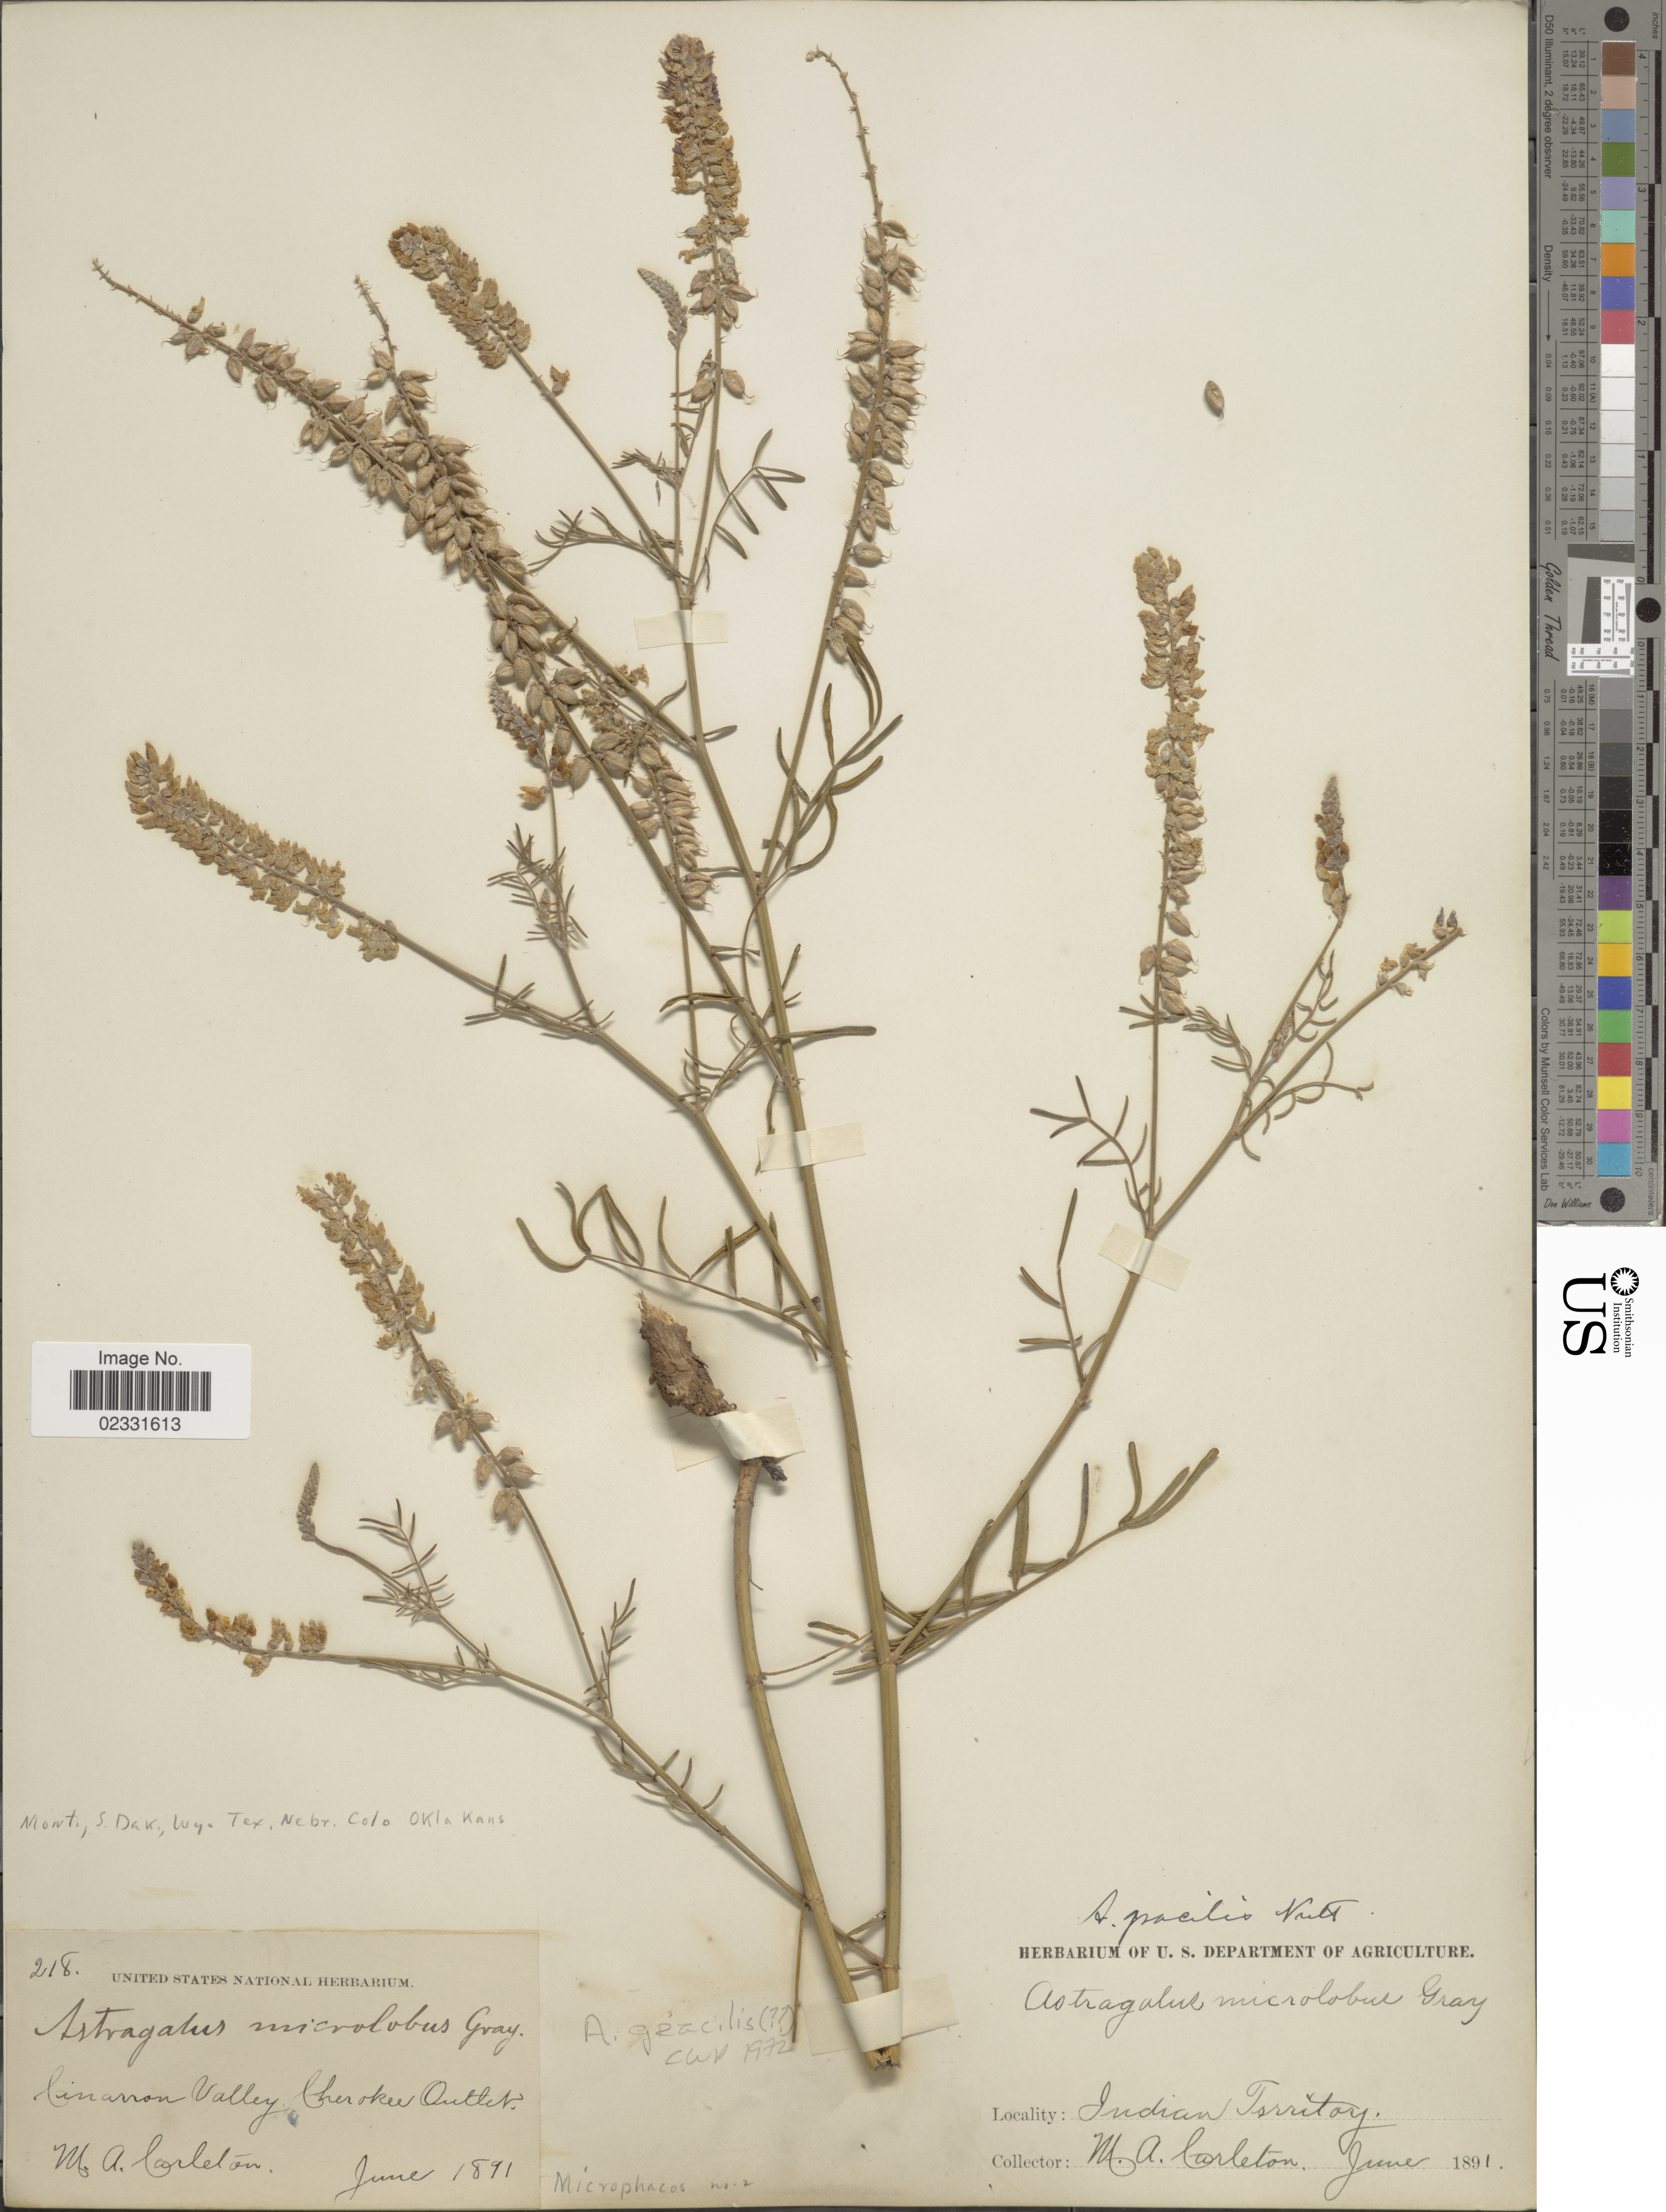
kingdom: Plantae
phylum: Tracheophyta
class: Magnoliopsida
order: Fabales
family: Fabaceae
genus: Astragalus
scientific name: Astragalus gracilis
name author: Nutt.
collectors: M. A. Carleton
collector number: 218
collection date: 1891-06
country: United States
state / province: Oklahoma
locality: Cimarron Valley, Cherokee Outlet, Indian Territory